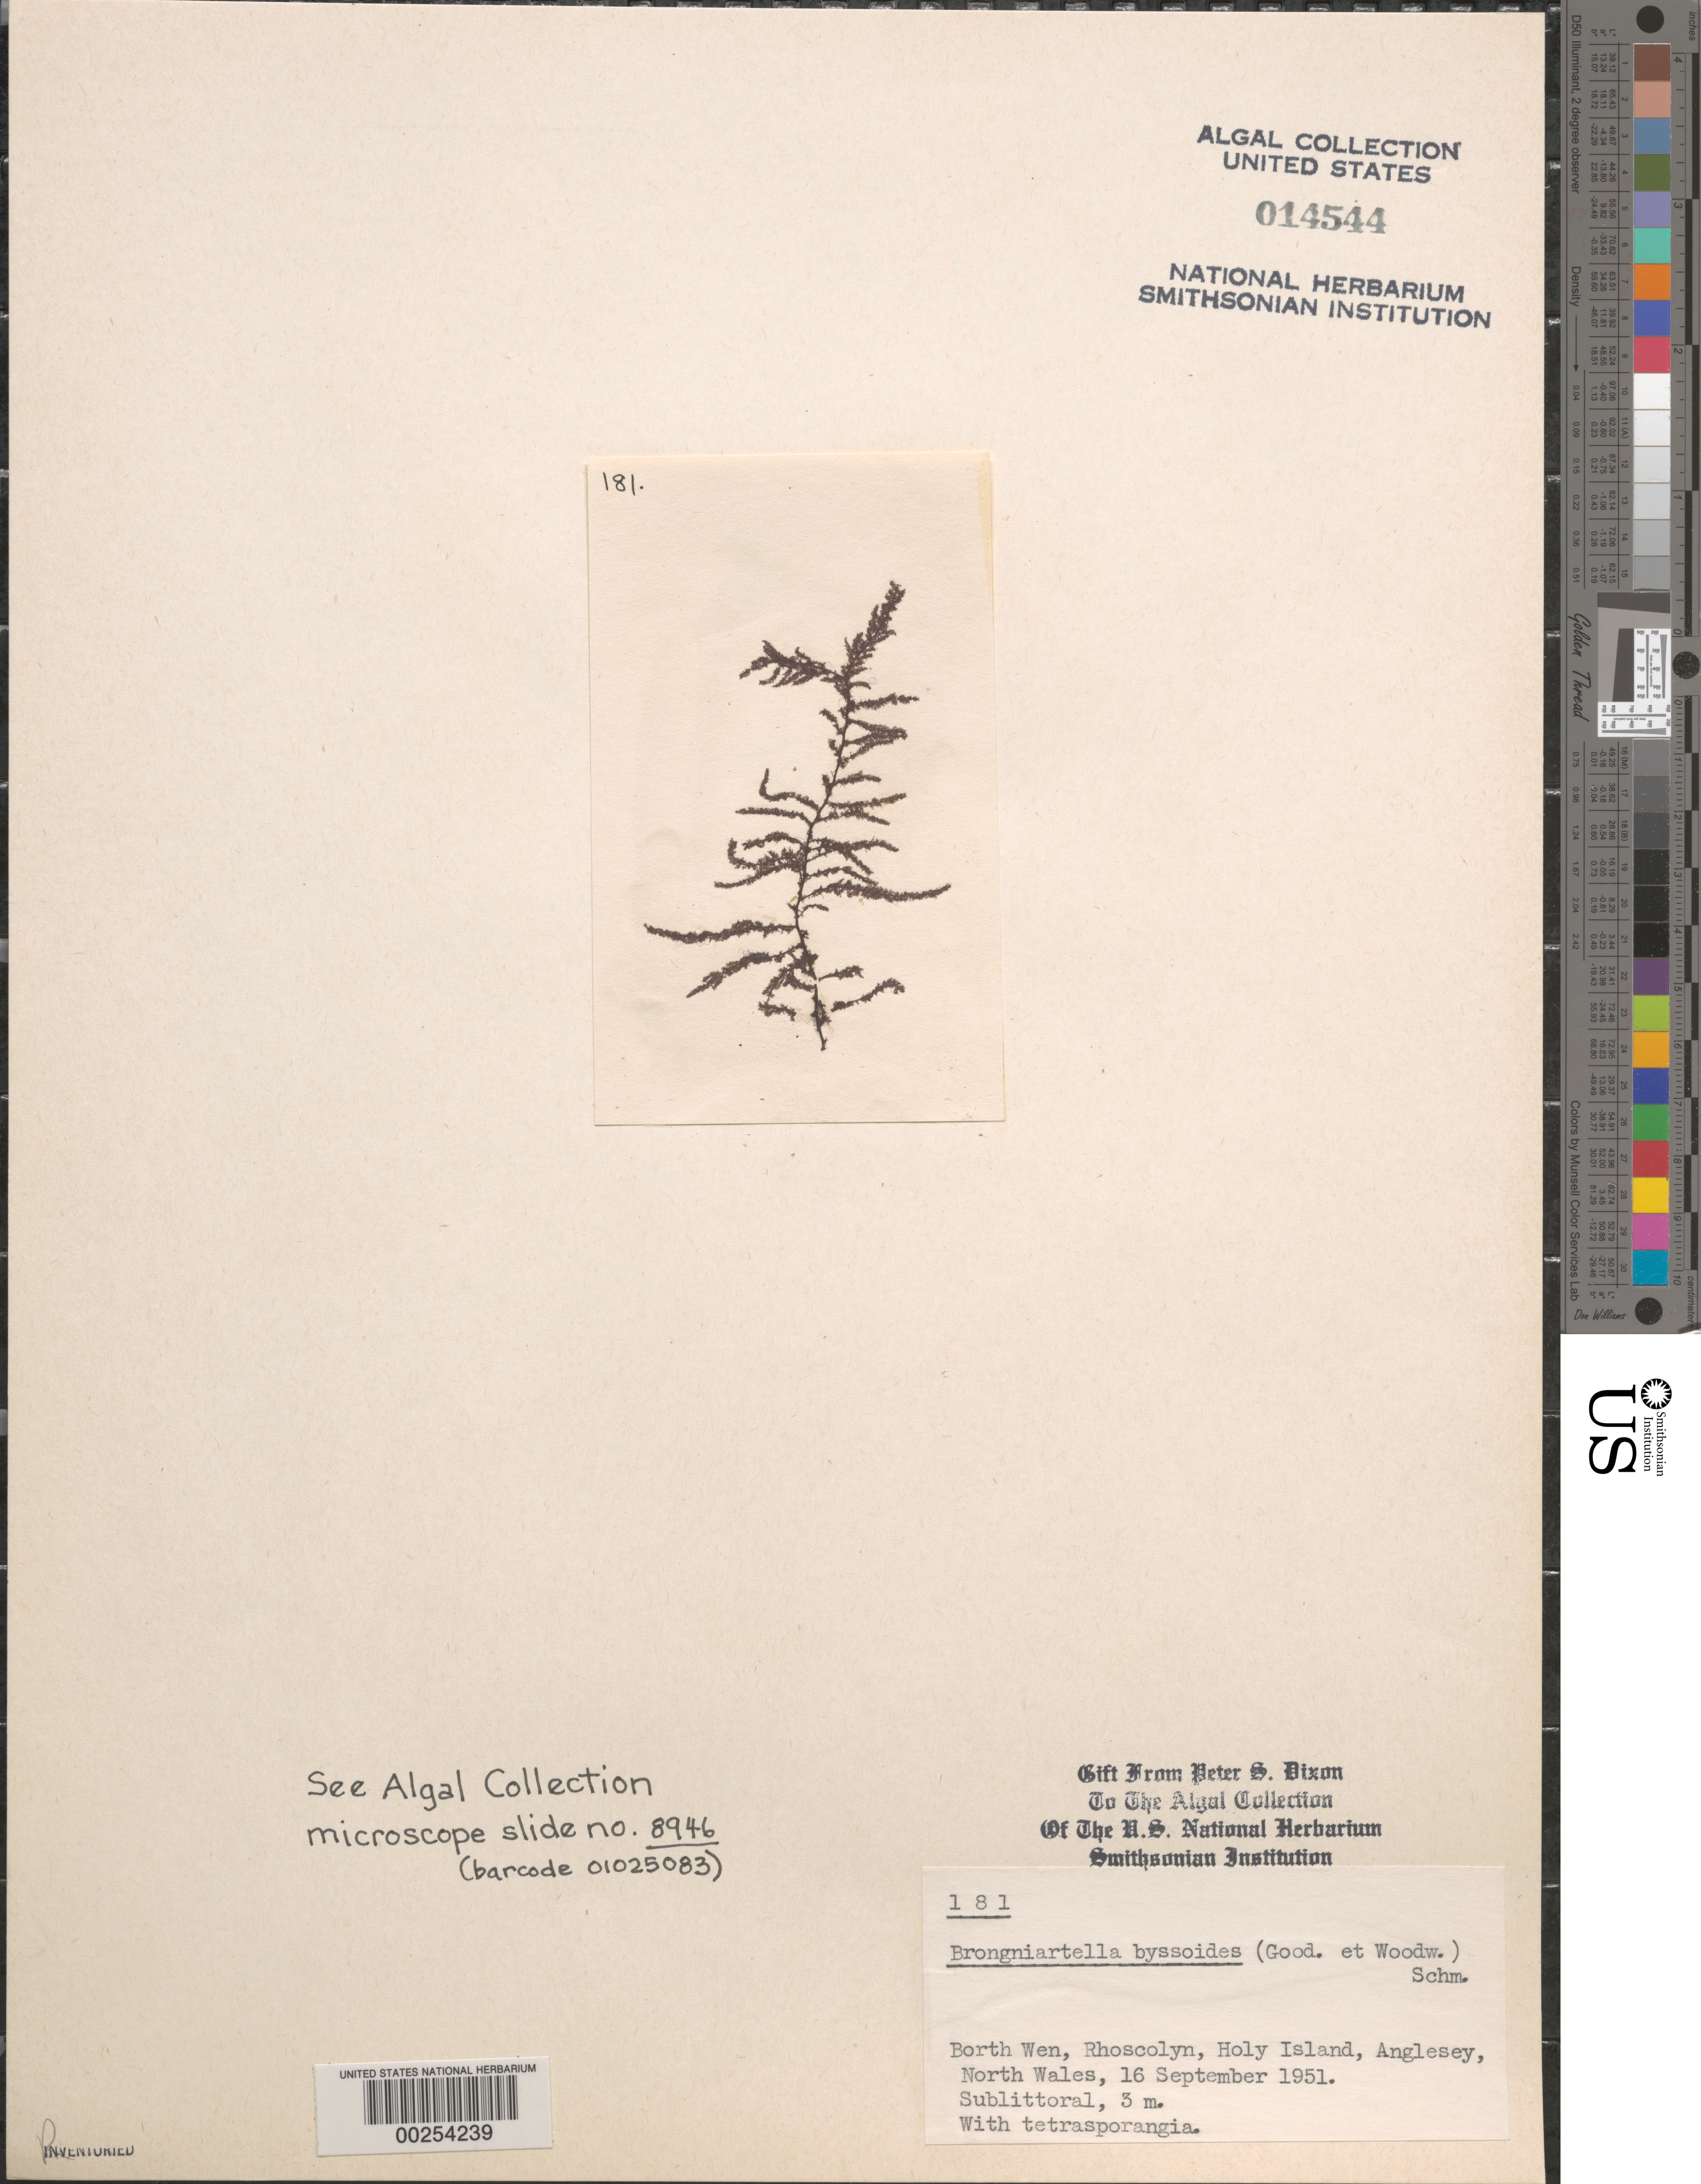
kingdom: Plantae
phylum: Rhodophyta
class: Florideophyceae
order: Ceramiales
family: Rhodomelaceae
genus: Brongniartella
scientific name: Brongniartella byssoides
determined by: Dixon, P. S.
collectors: P. S. Dixon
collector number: PSD 181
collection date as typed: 16 Sep 1951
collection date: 1951-09-16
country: United Kingdom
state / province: Wales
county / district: Gwynedd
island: Anglesey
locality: Borth Wen, Rhoscolyn, Holy Island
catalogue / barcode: US 14544